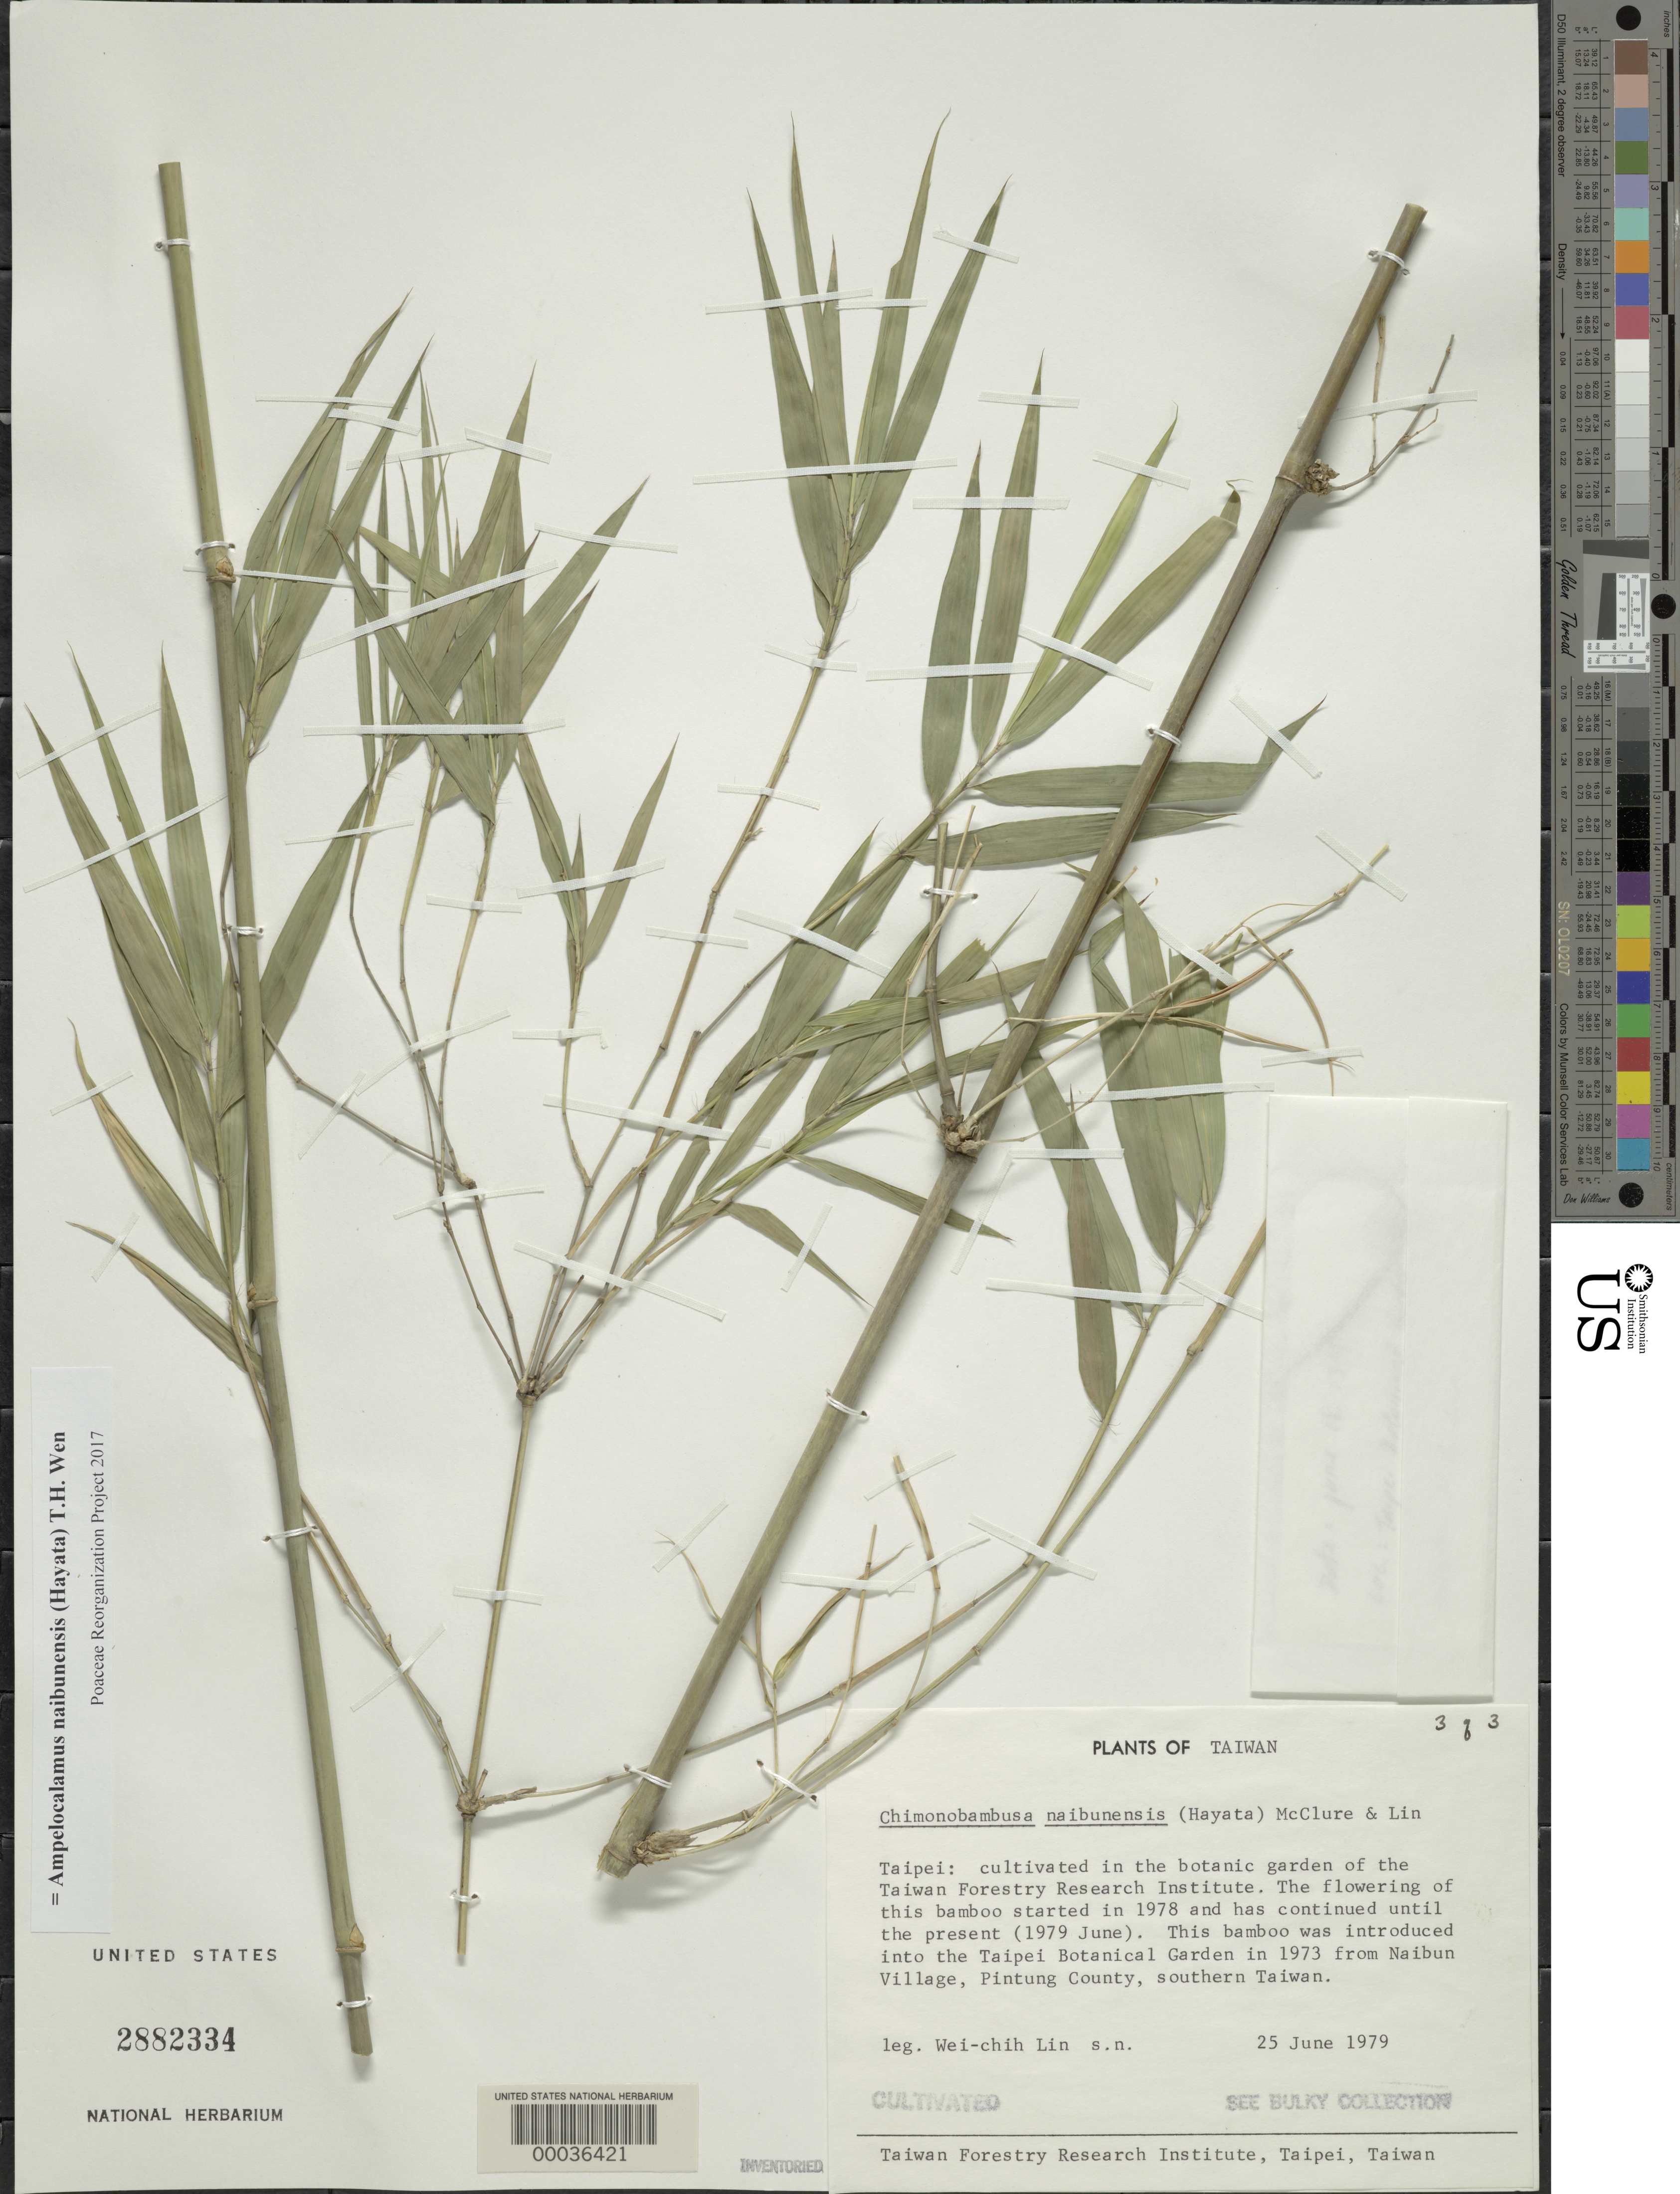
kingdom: Plantae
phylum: Tracheophyta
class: Liliopsida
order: Poales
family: Poaceae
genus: Drepanostachyum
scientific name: Drepanostachyum naibunensis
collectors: W. Lin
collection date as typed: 25 Jun 1979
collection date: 1979-06-25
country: Taiwan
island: Taiwan [Formosa]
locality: Taipei, taiwan forestry research institute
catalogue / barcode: US 2882334